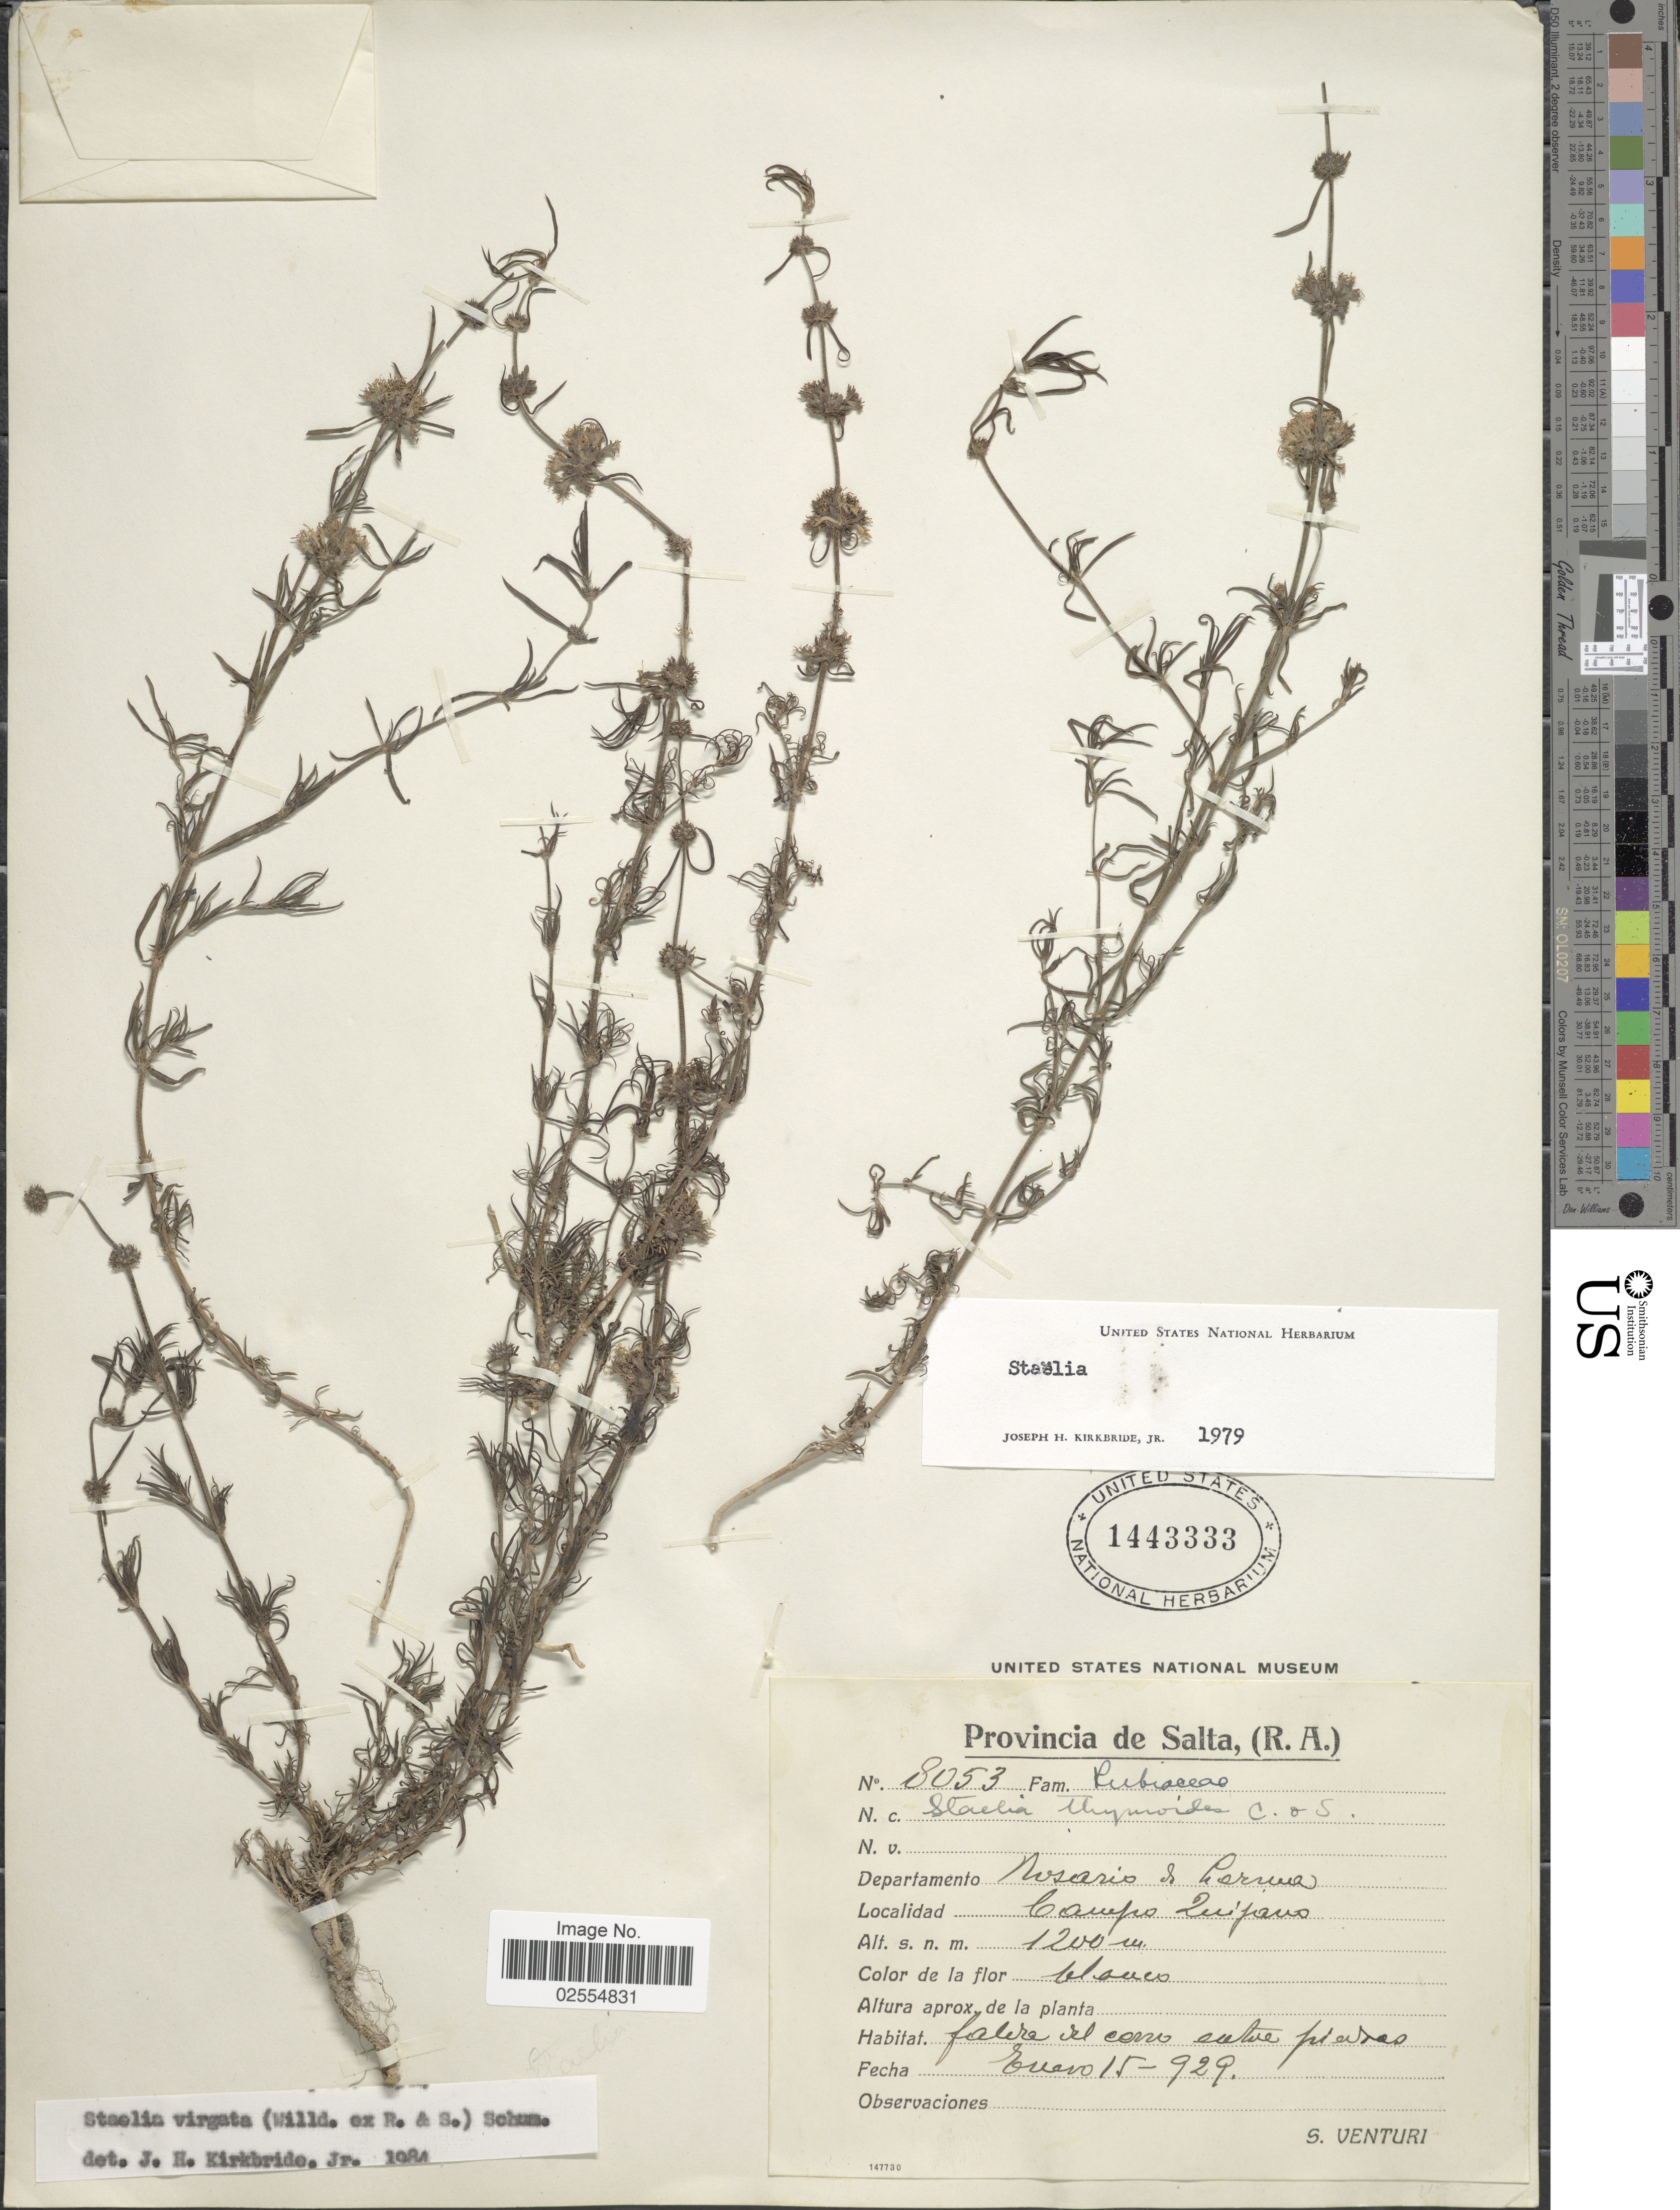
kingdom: Plantae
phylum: Tracheophyta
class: Magnoliopsida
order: Gentianales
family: Rubiaceae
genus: Staelia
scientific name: Staelia virgata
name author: (Link ex Roem. & Schult.) K. Schum.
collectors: S. Venturi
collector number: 8053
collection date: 1929-01-15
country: Argentina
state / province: Salta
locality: Departamento Rosario de Lerma. Campo Quijano.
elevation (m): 1200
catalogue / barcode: US 1443333